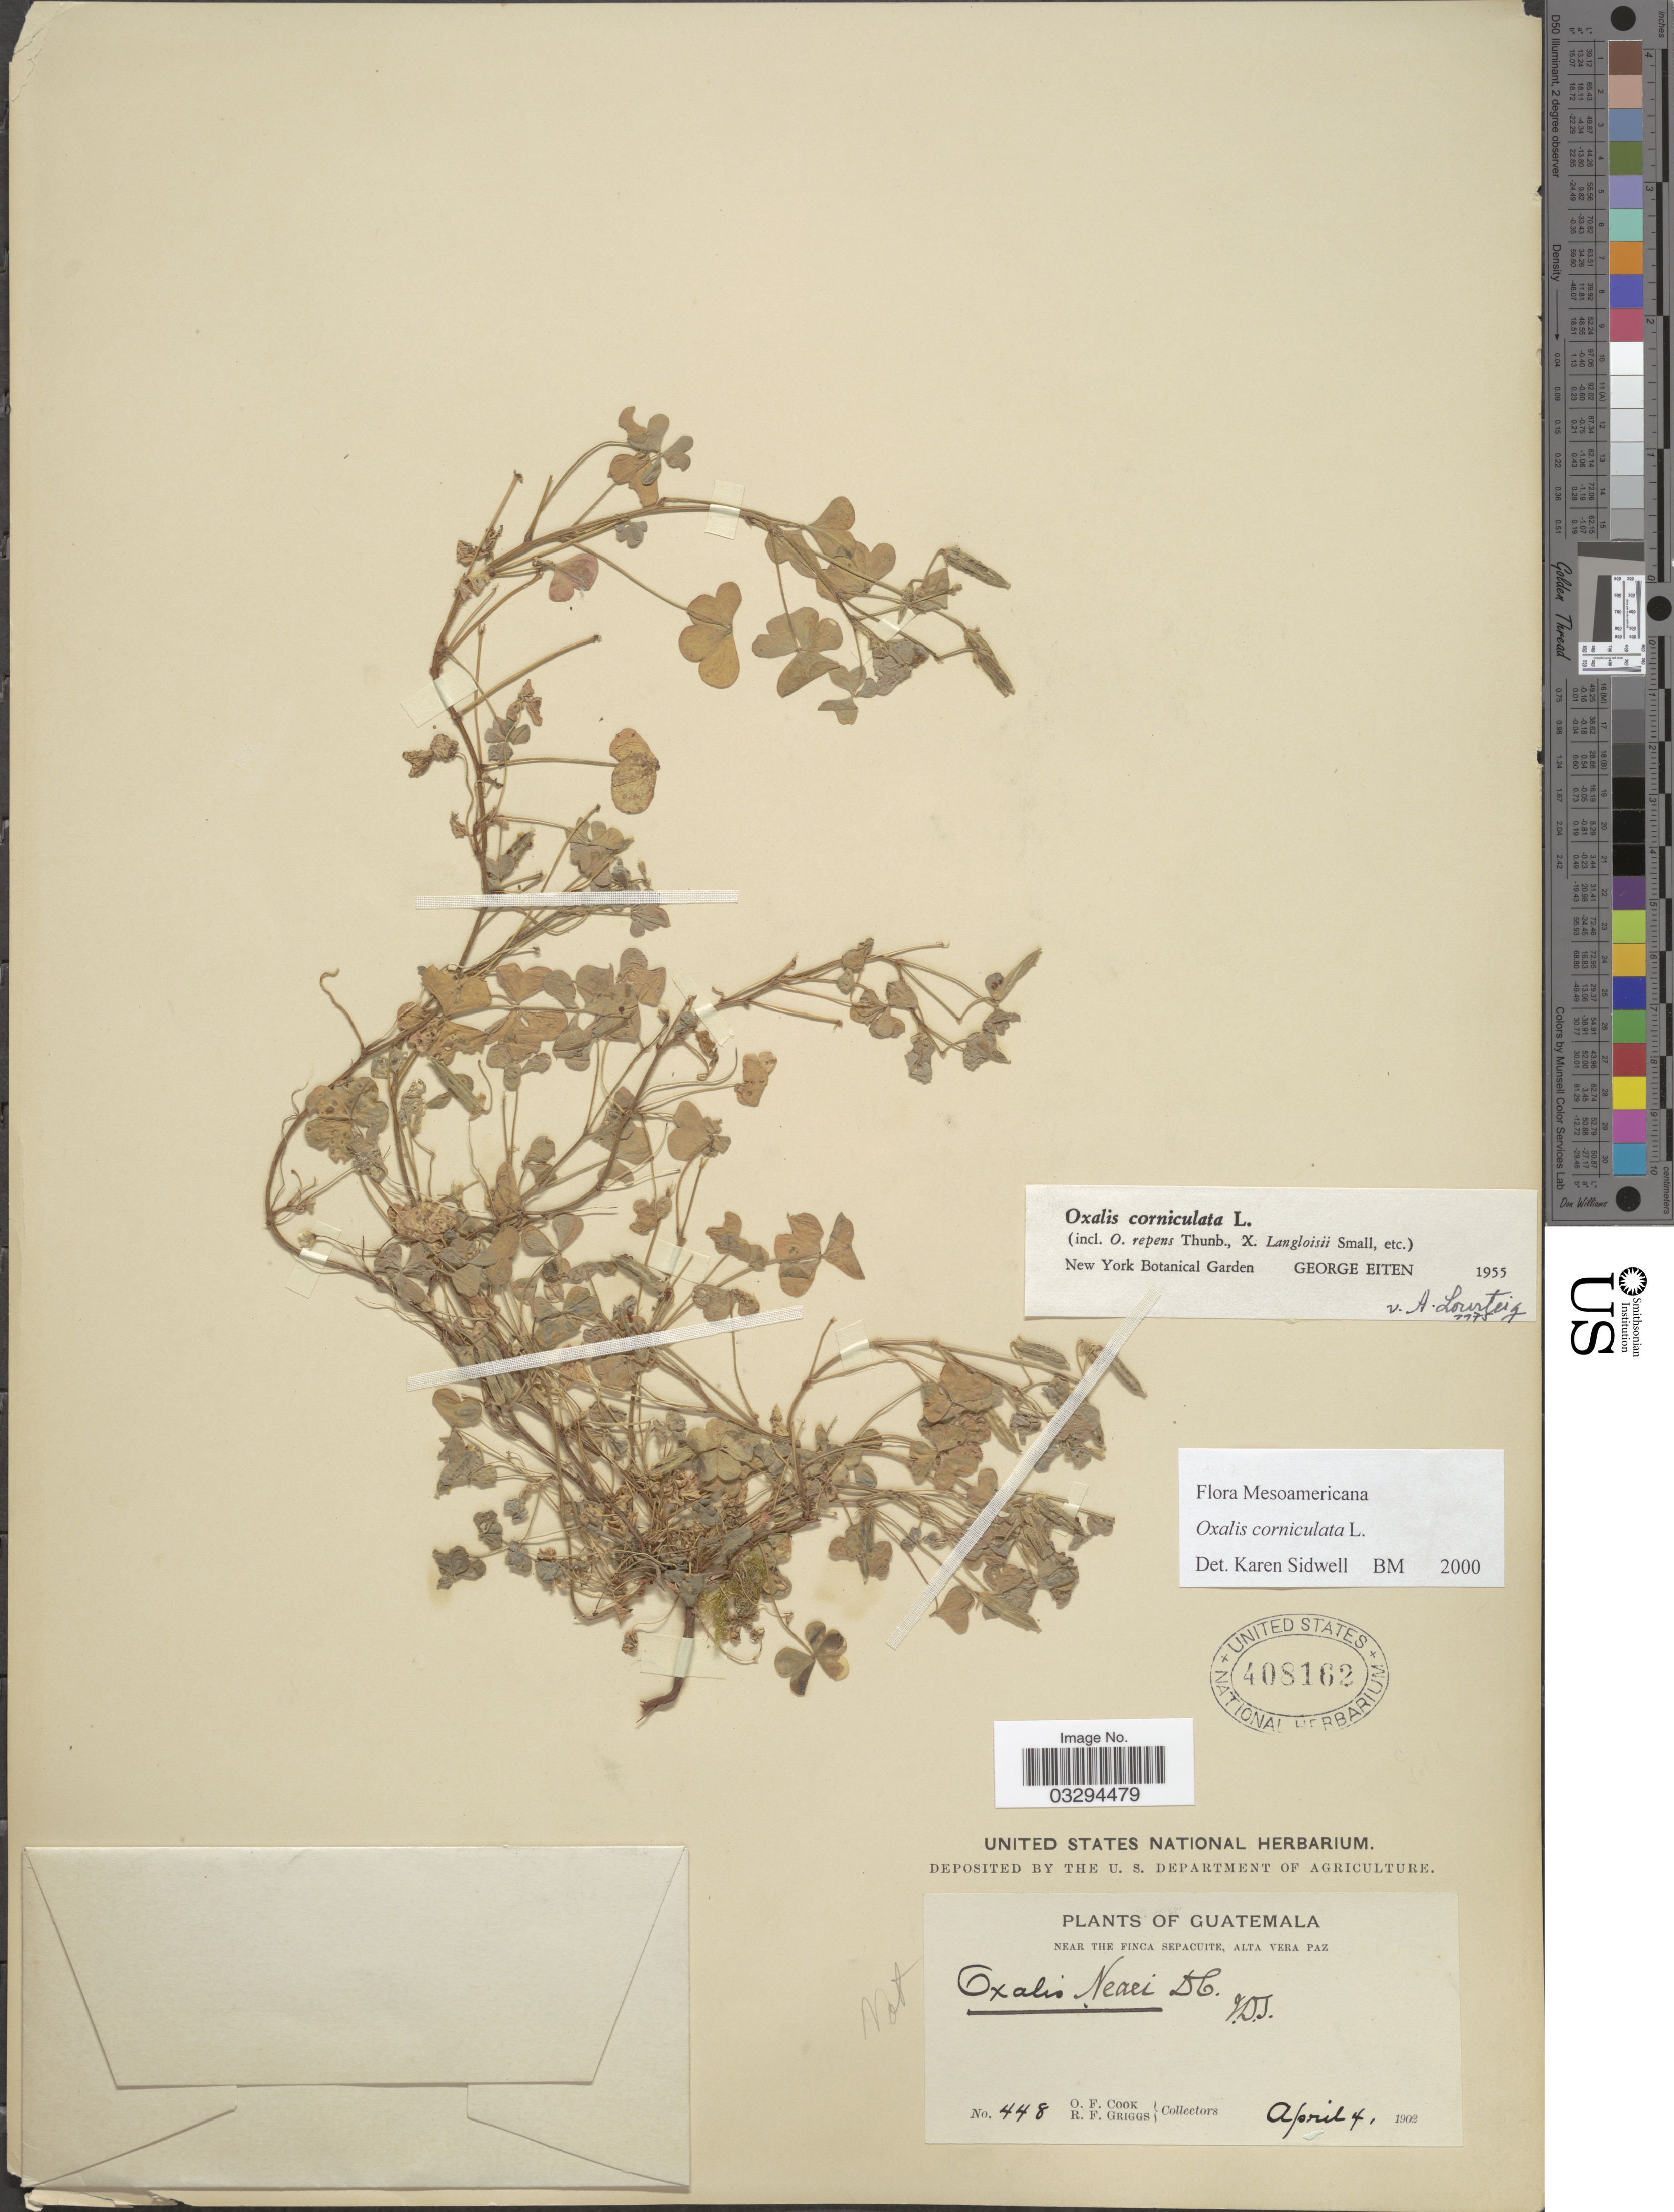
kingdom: Plantae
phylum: Tracheophyta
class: Magnoliopsida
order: Oxalidales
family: Oxalidaceae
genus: Oxalis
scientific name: Oxalis corniculata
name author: L.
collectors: O. F. Cook & R. F. Griggs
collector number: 448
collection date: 1902-04-04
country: Guatemala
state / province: Alta Verapaz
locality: Near the Finca Sepacuite.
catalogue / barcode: US 408162